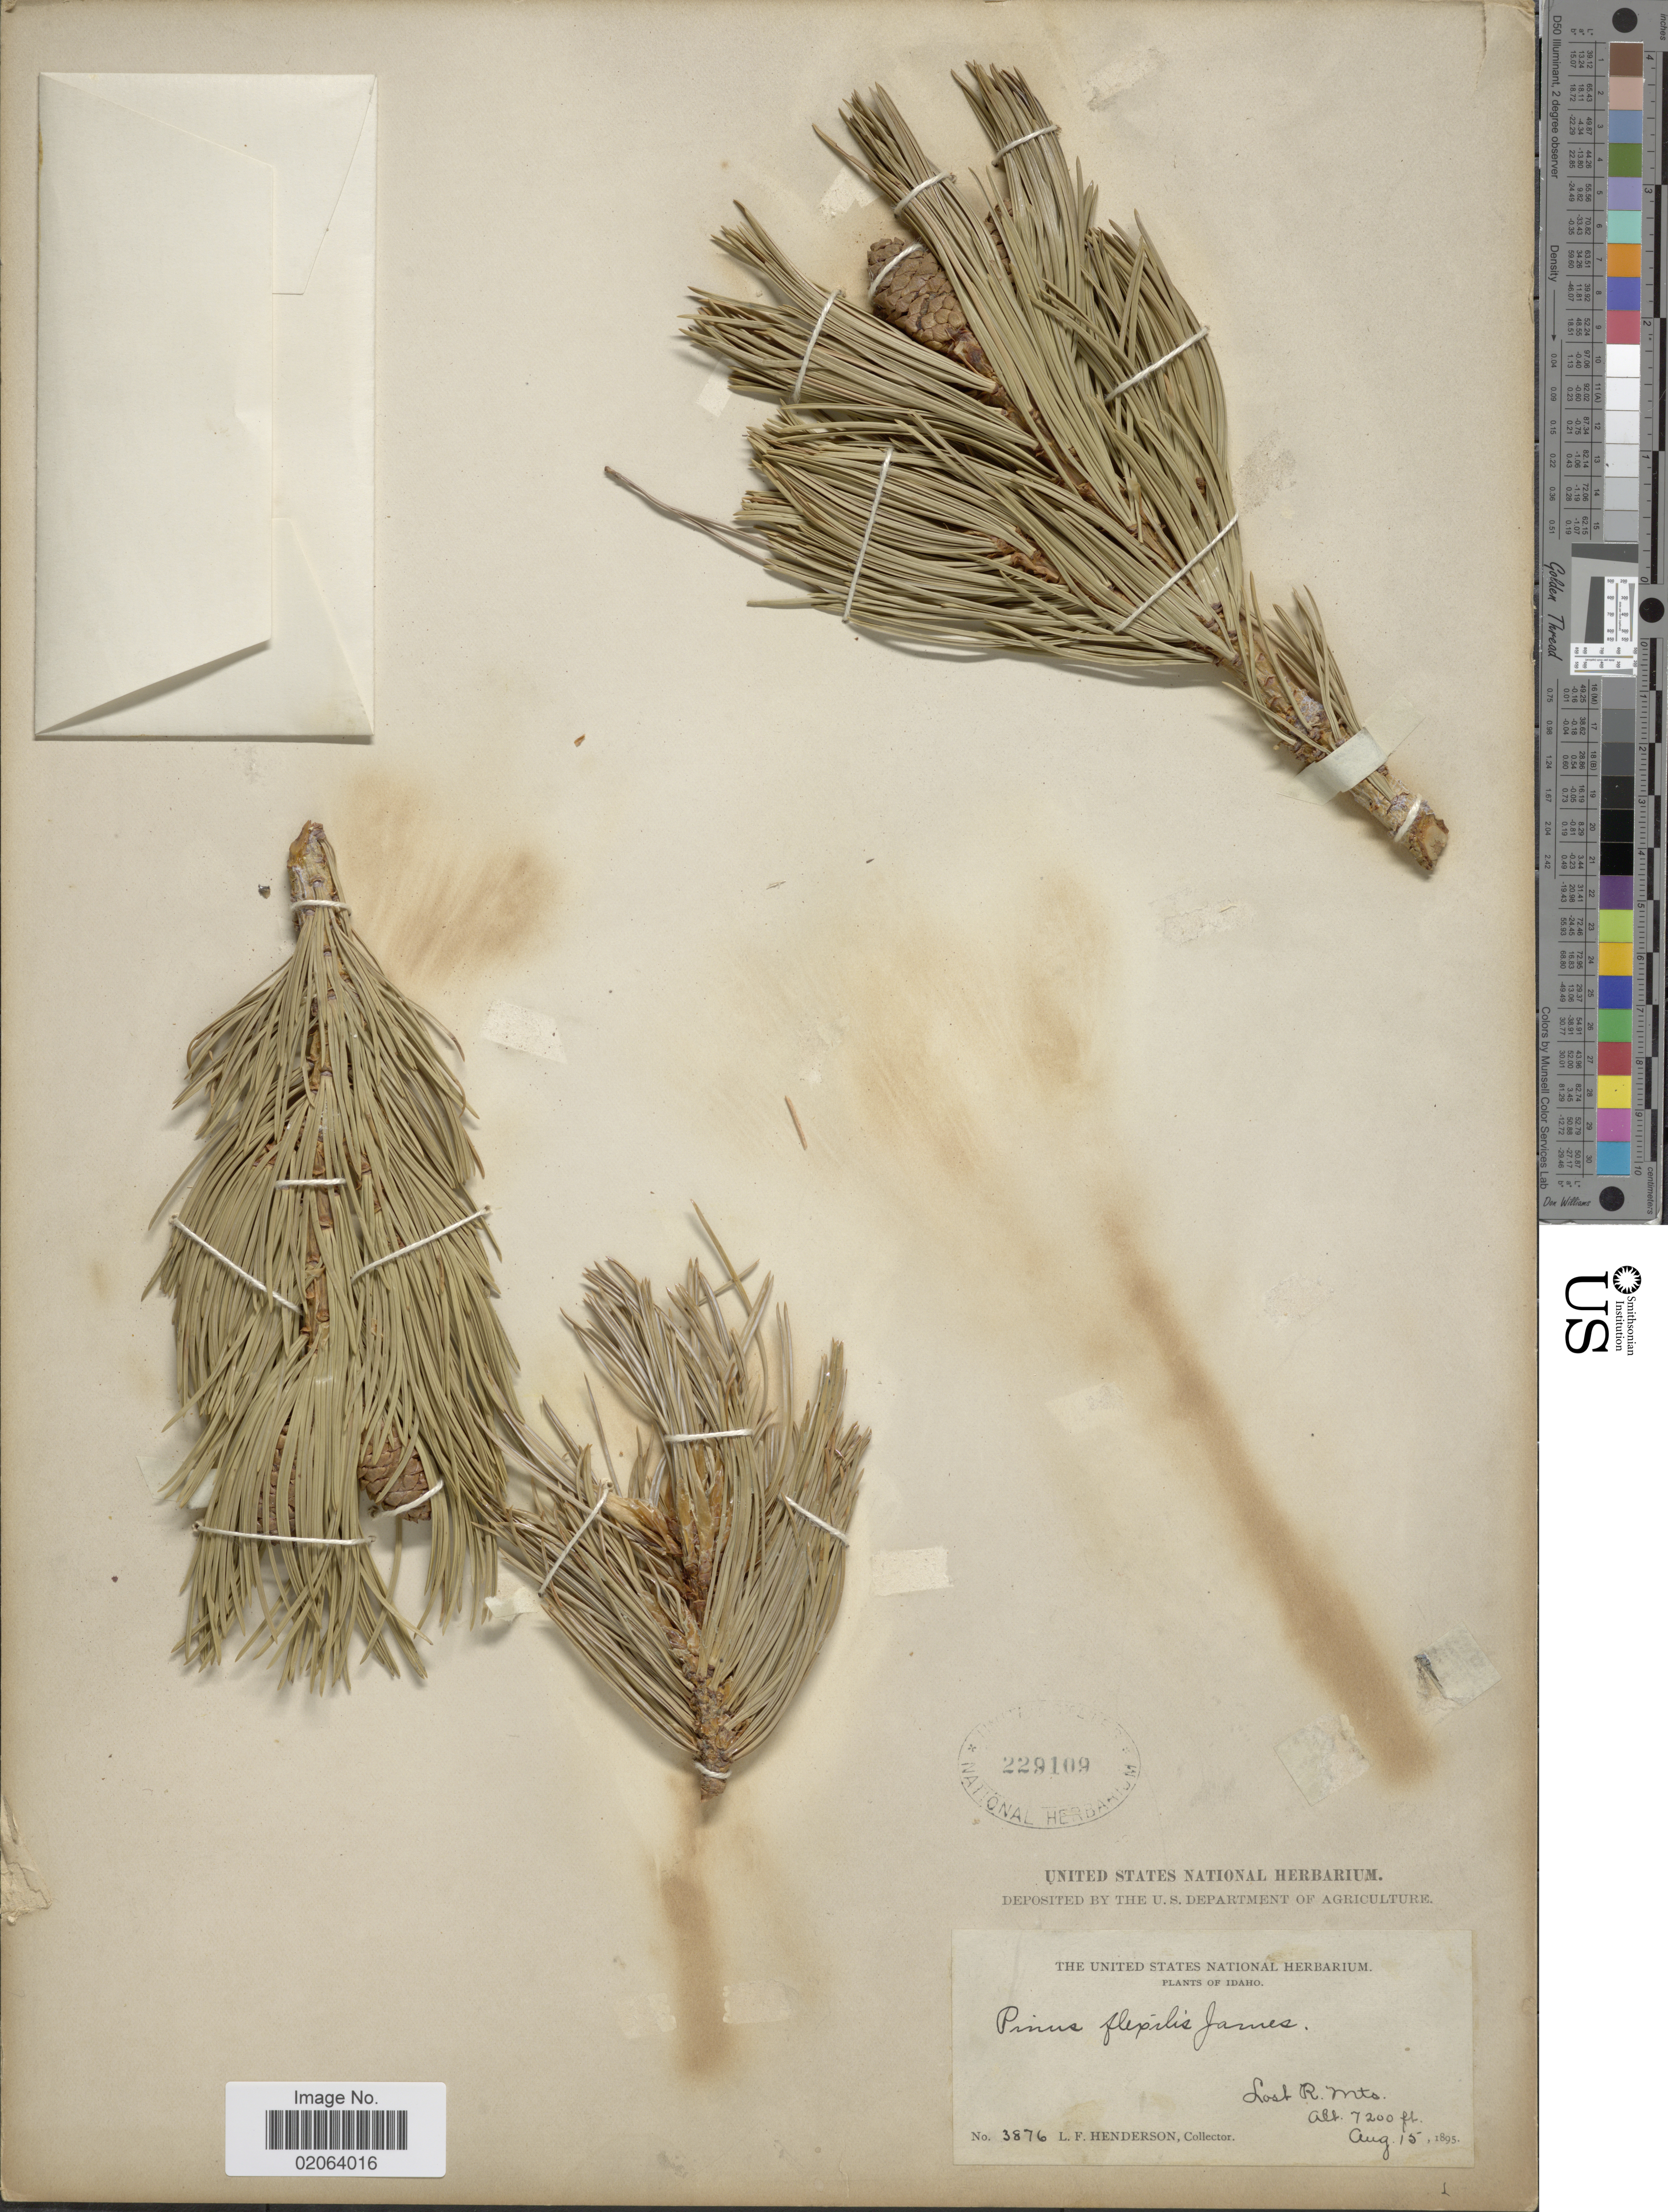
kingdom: Plantae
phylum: Tracheophyta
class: Pinopsida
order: Pinales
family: Pinaceae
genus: Pinus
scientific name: Pinus flexilis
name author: E. James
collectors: L. Henderson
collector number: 3876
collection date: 1895-08-15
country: United States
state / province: Idaho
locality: Lost R. Mts.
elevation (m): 2195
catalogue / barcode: US 229109